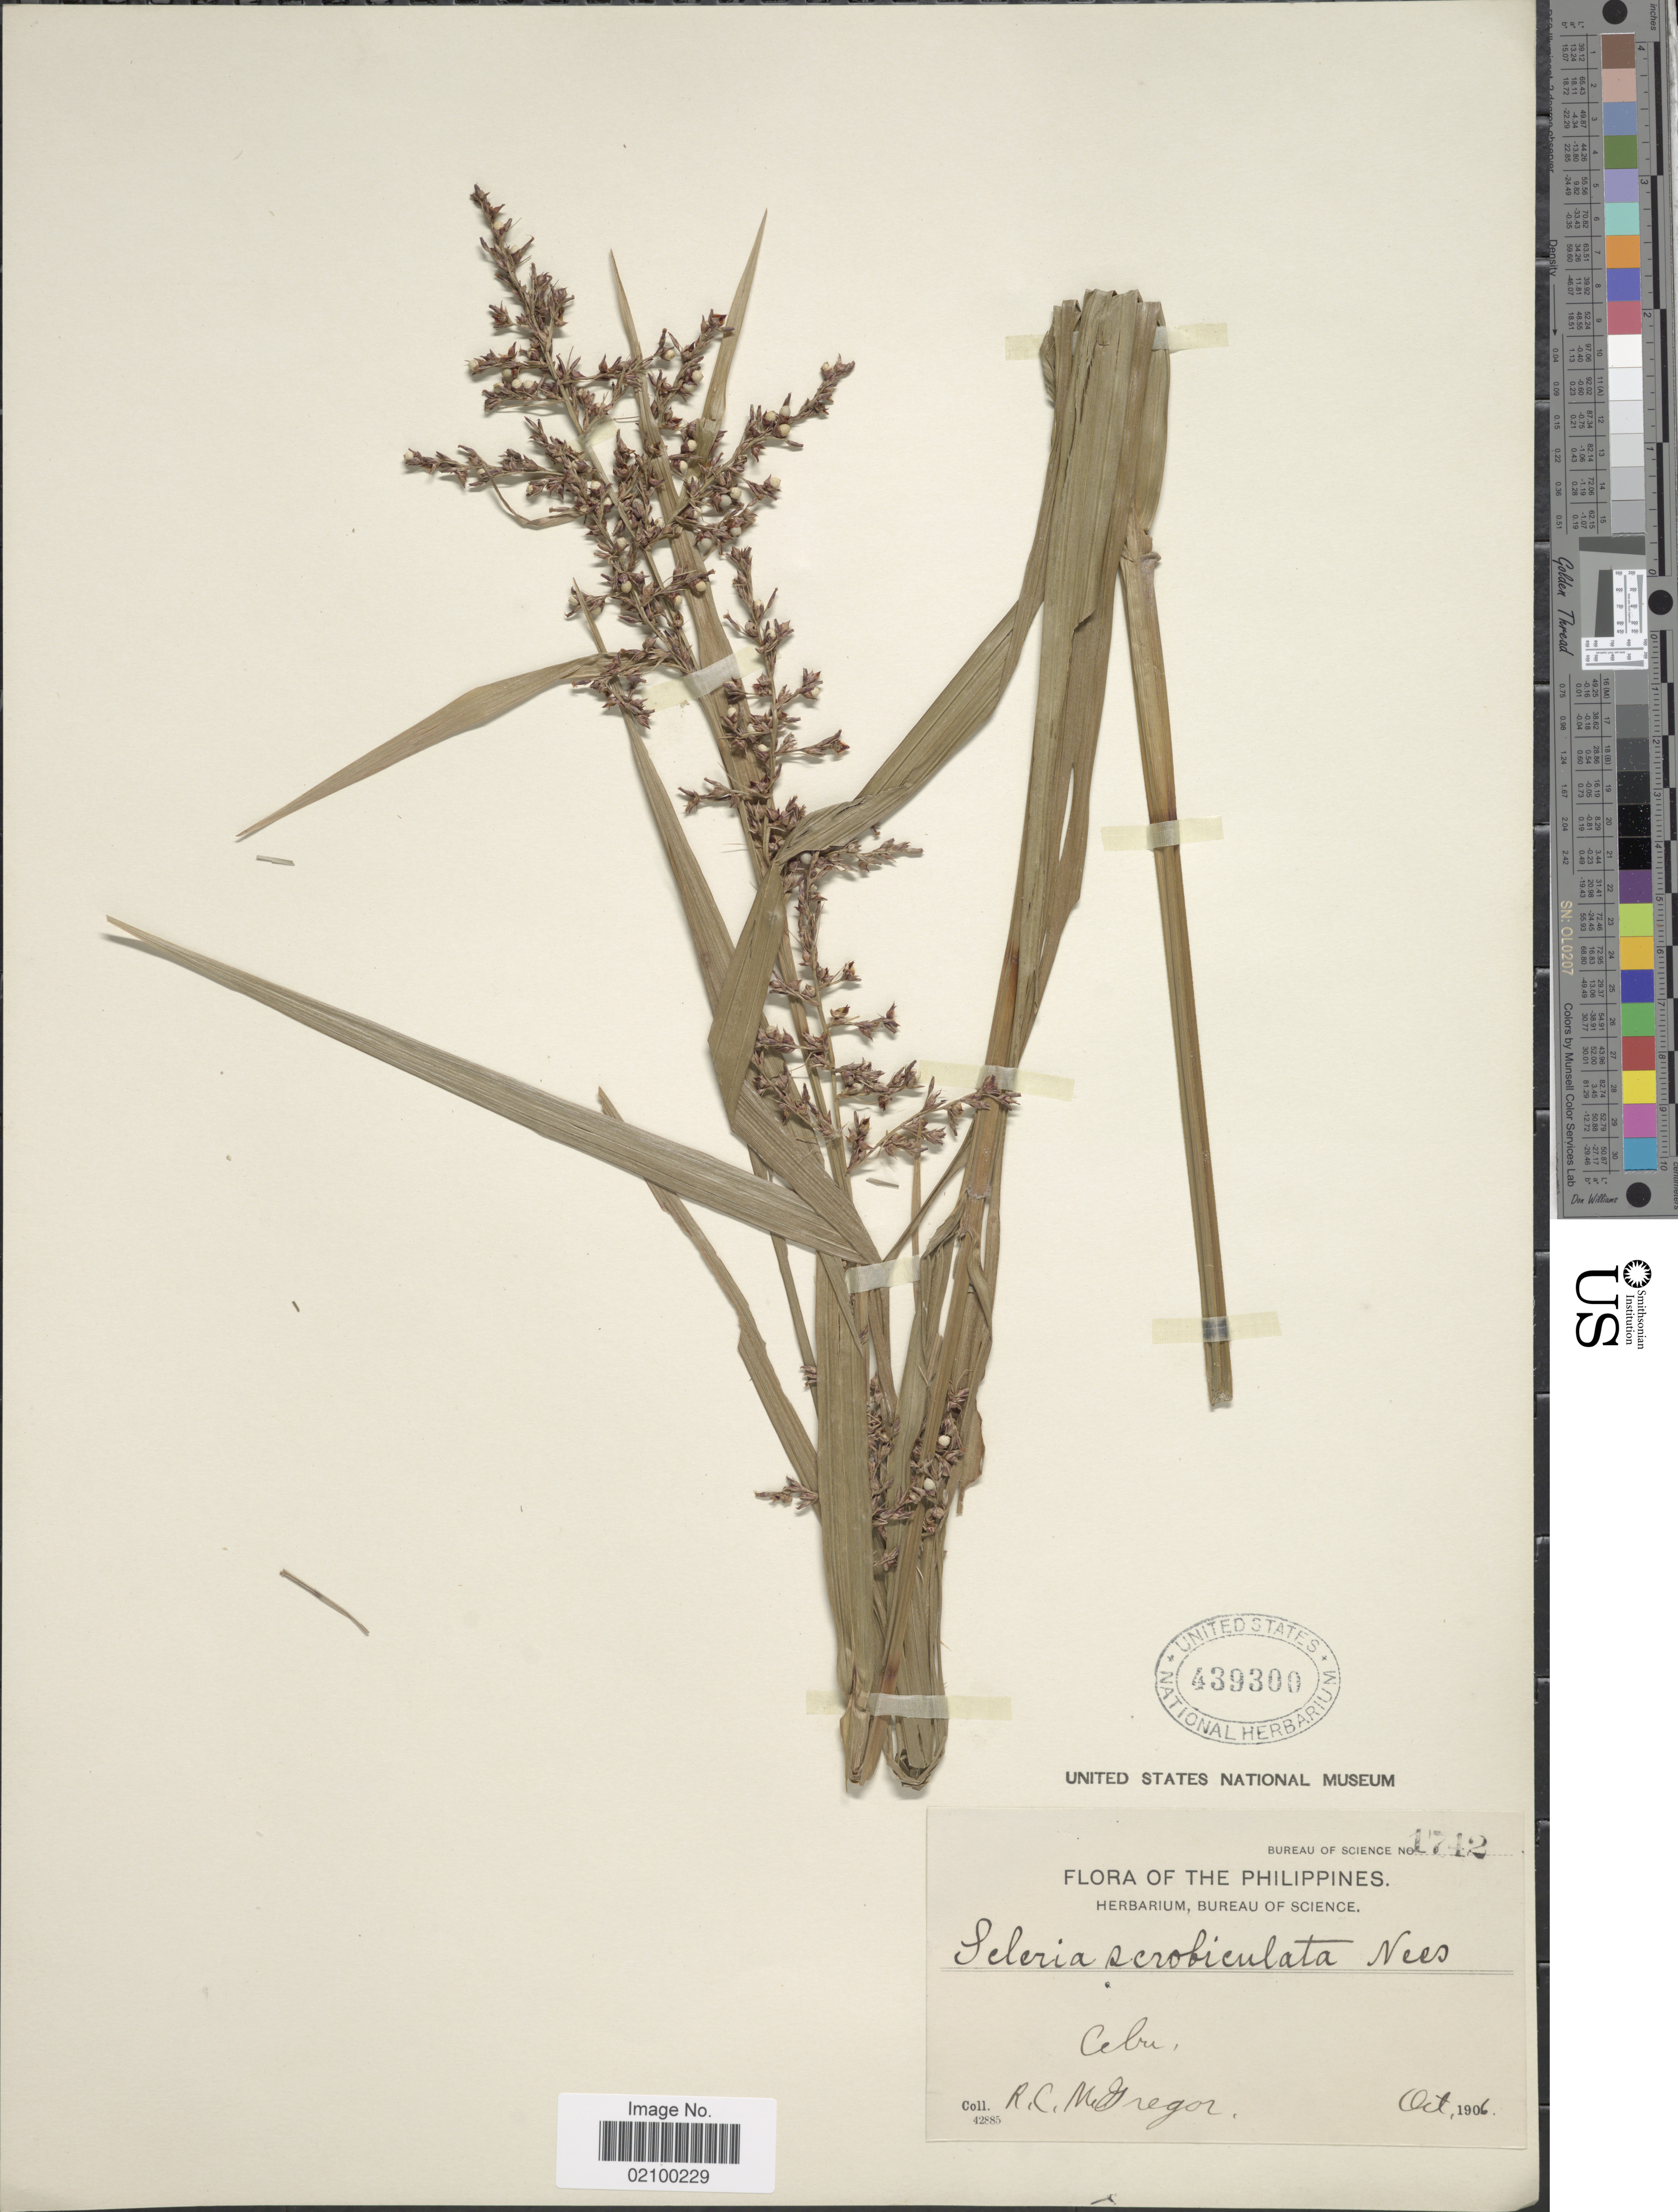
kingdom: Plantae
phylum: Tracheophyta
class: Liliopsida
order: Poales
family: Cyperaceae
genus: Scleria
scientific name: Scleria scrobiculata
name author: Nees & Meyen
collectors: R. C. McGregor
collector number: Bureau of Science 1742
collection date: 1906-10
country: Philippines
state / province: Central Visayas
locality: Cebu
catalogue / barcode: US 439300